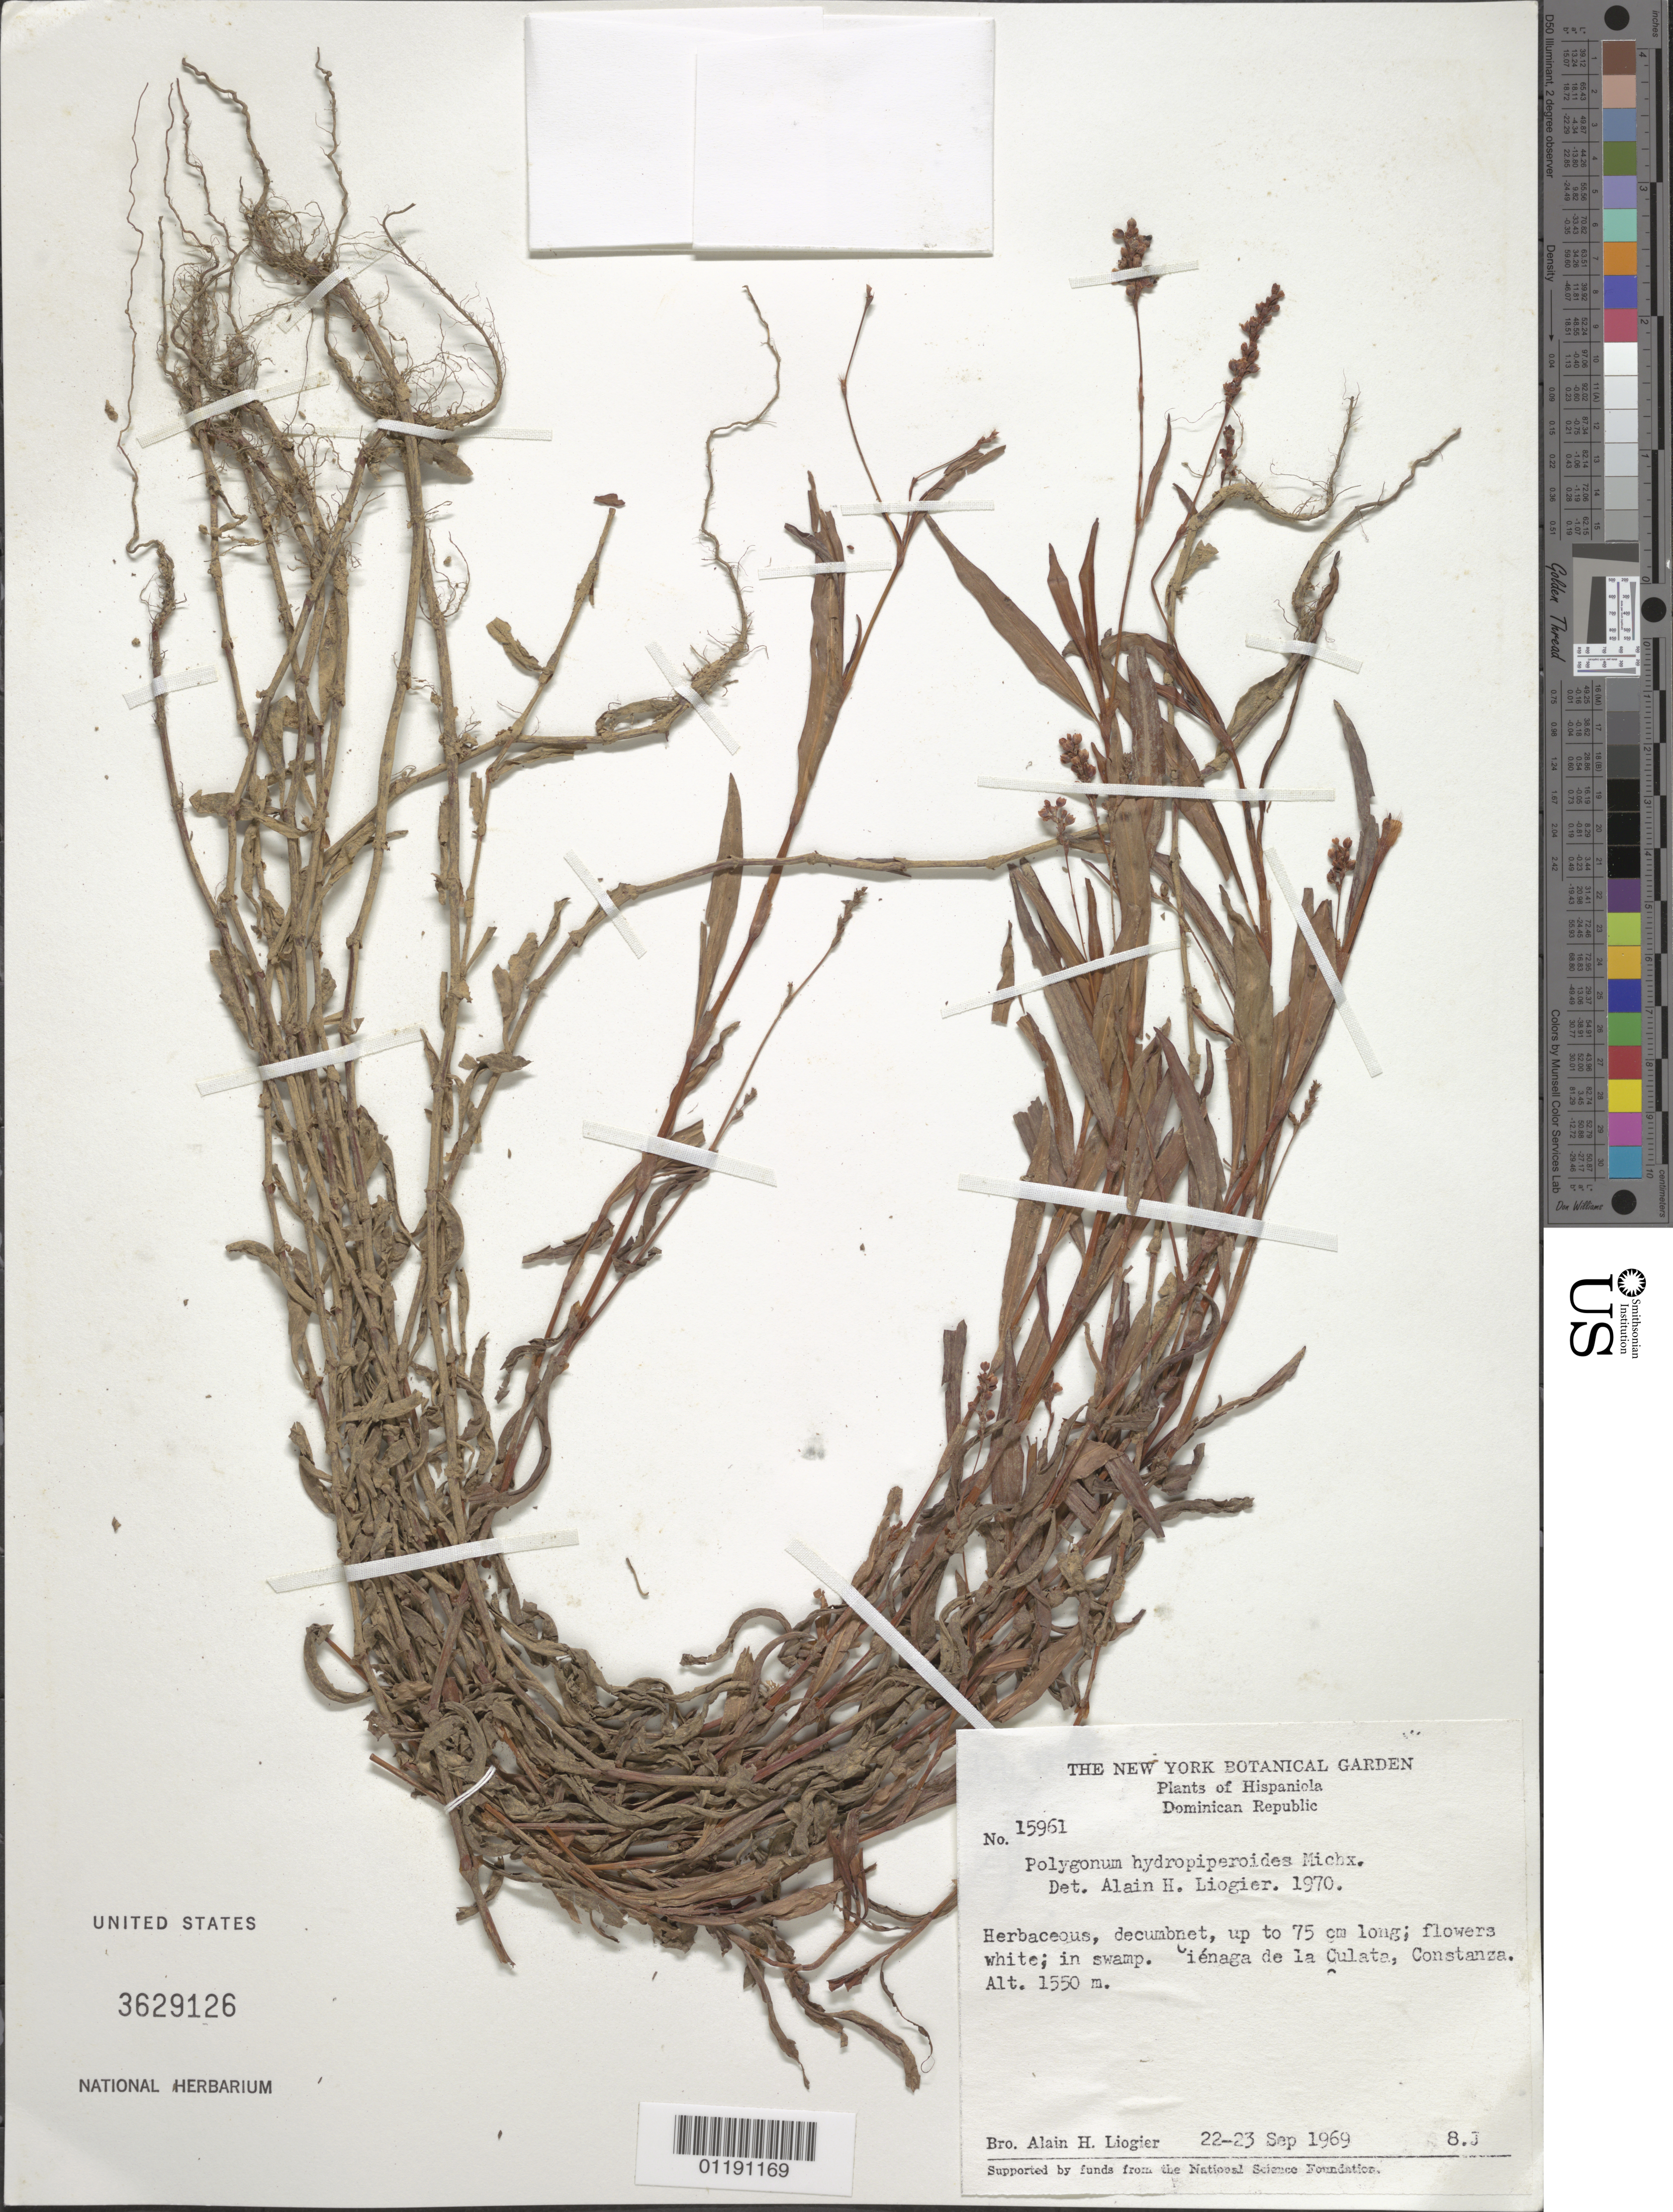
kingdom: Plantae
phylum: Tracheophyta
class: Magnoliopsida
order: Caryophyllales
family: Polygonaceae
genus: Persicaria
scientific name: Persicaria sp.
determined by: Atha, D. E.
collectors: A. H. Liogier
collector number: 15961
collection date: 1969-09-22/1969-09-23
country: Dominican Republic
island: Hispaniola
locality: Ciénaga de la Culate, Constanza.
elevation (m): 1550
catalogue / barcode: US 3629126